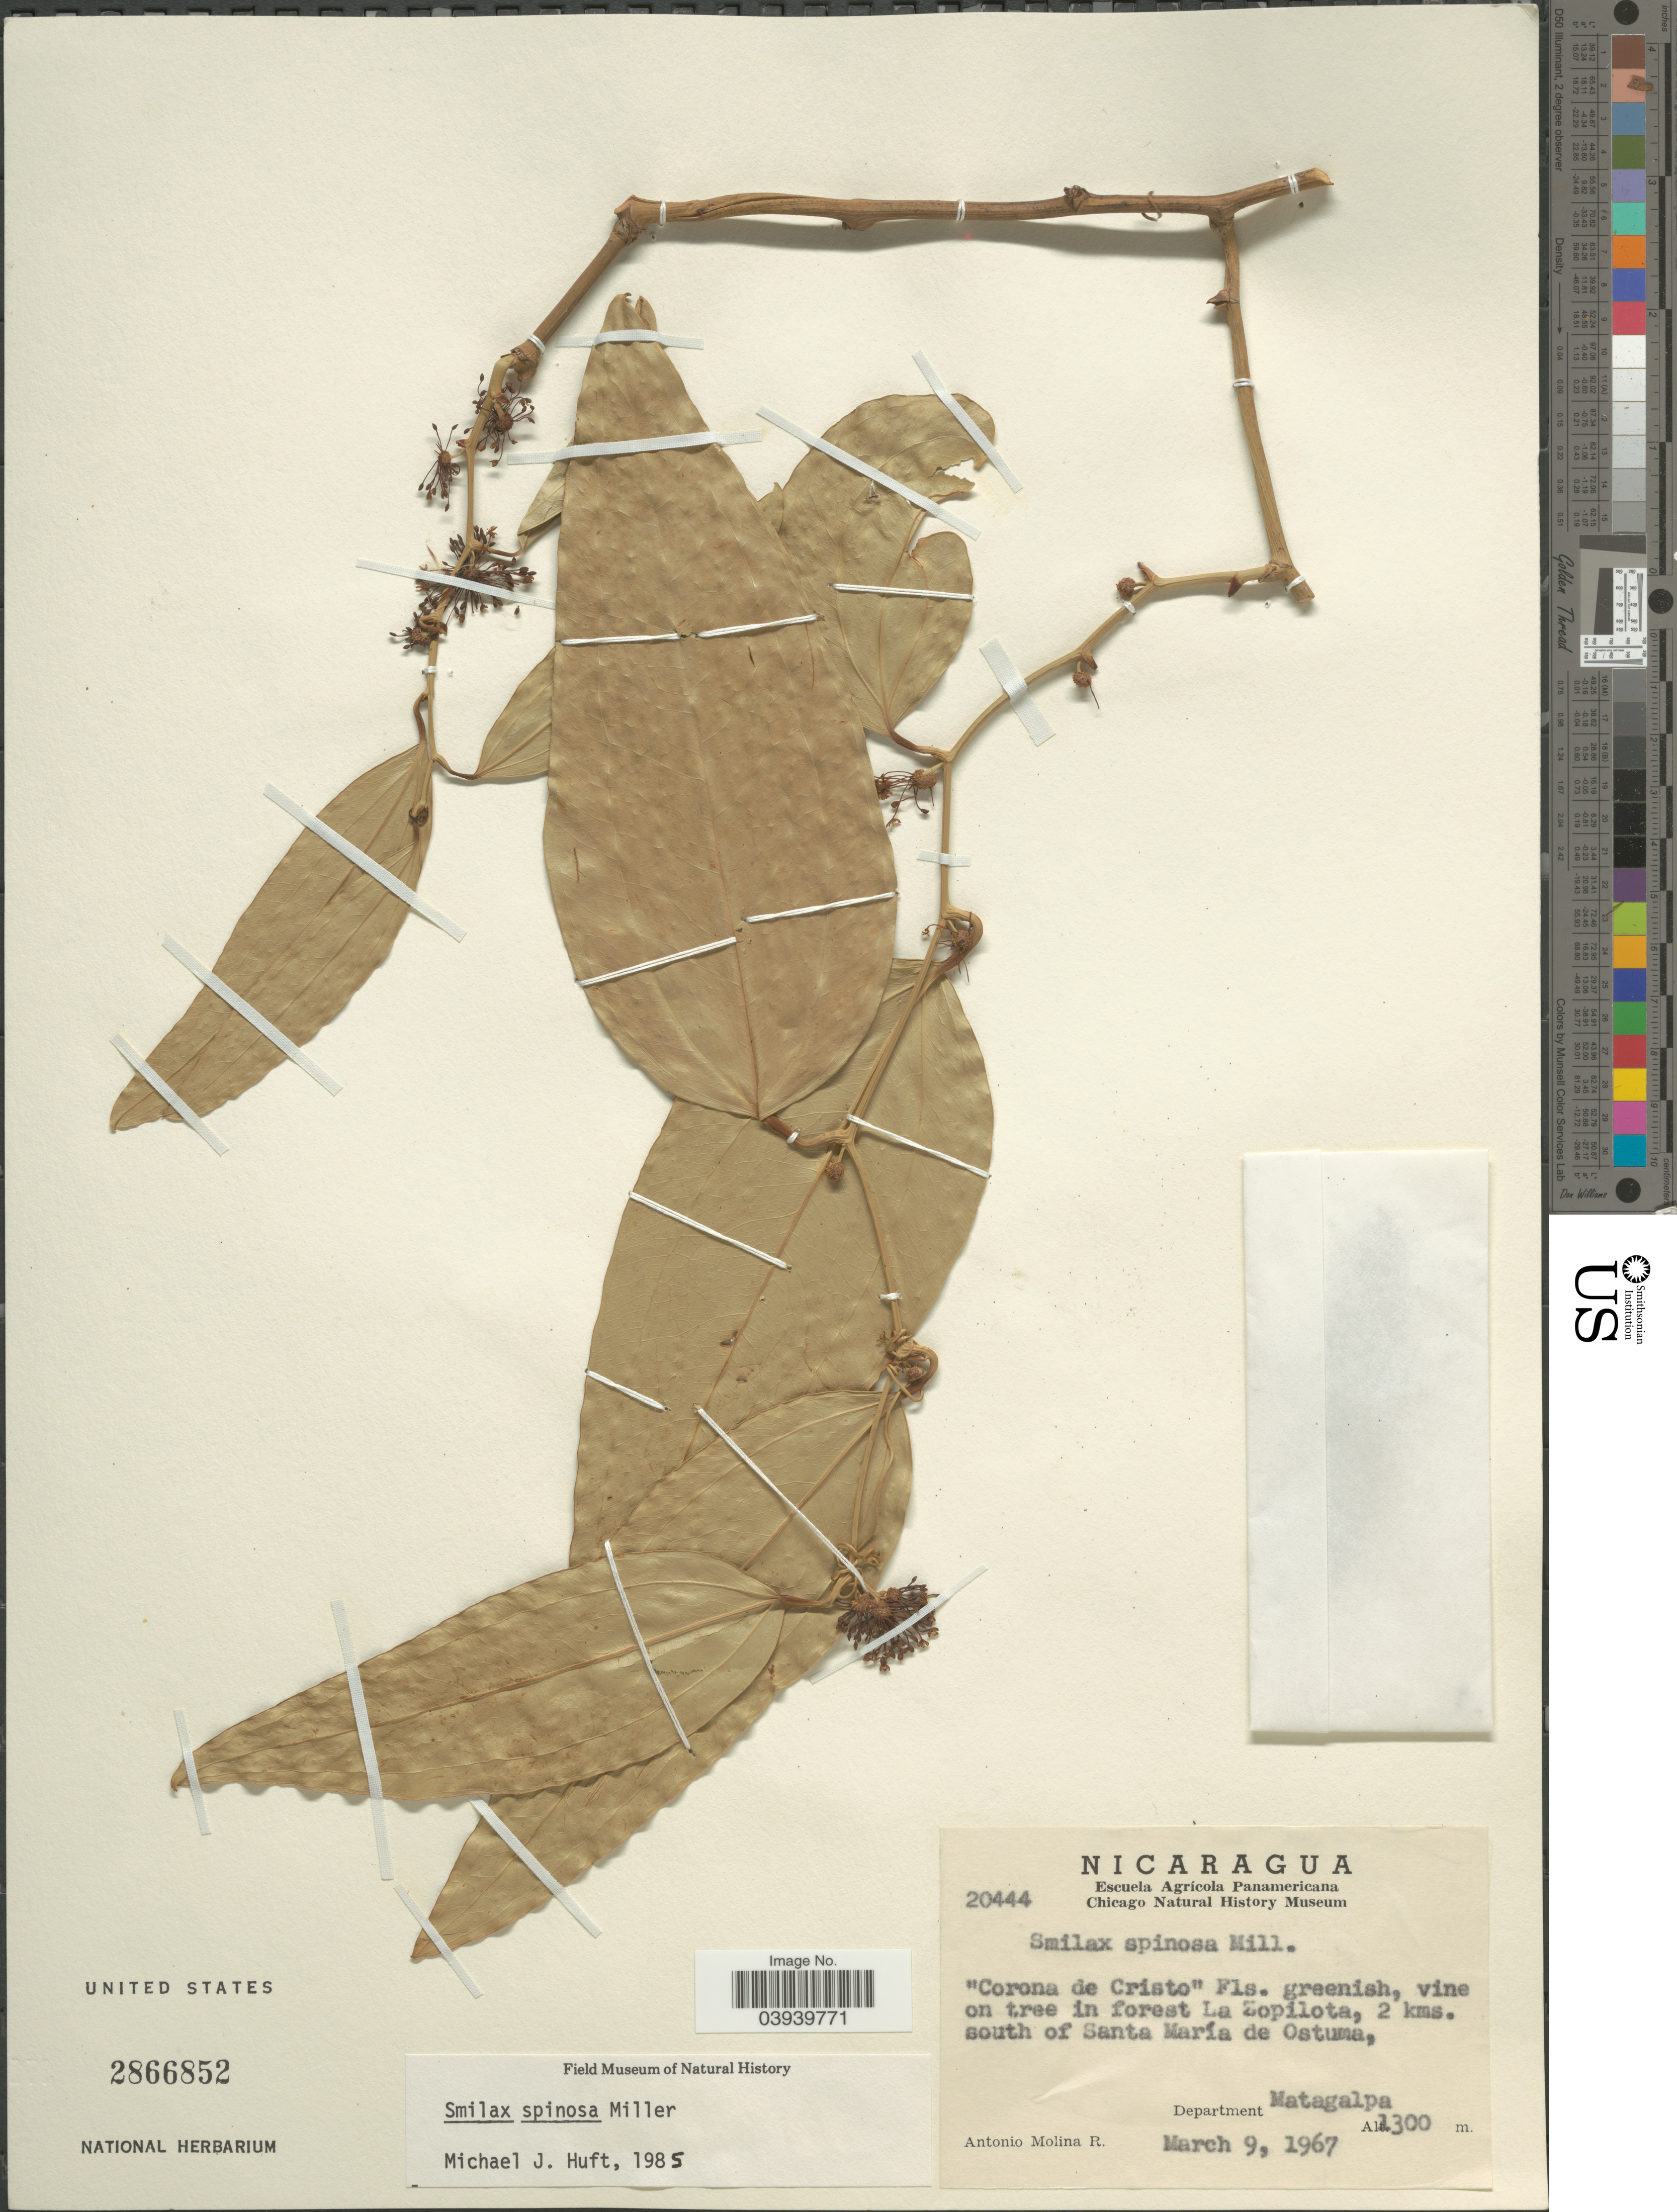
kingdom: Plantae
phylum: Tracheophyta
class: Liliopsida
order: Liliales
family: Smilacaceae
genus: Smilax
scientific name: Smilax spinosa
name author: Mill.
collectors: A. Molina R.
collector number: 20444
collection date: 1967-03-09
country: Nicaragua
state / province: Matagalpa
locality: La Zopilota, 2 kms. south of Santa María de Ostuma, Department Matagalpa.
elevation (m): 1300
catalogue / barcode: US 2866852